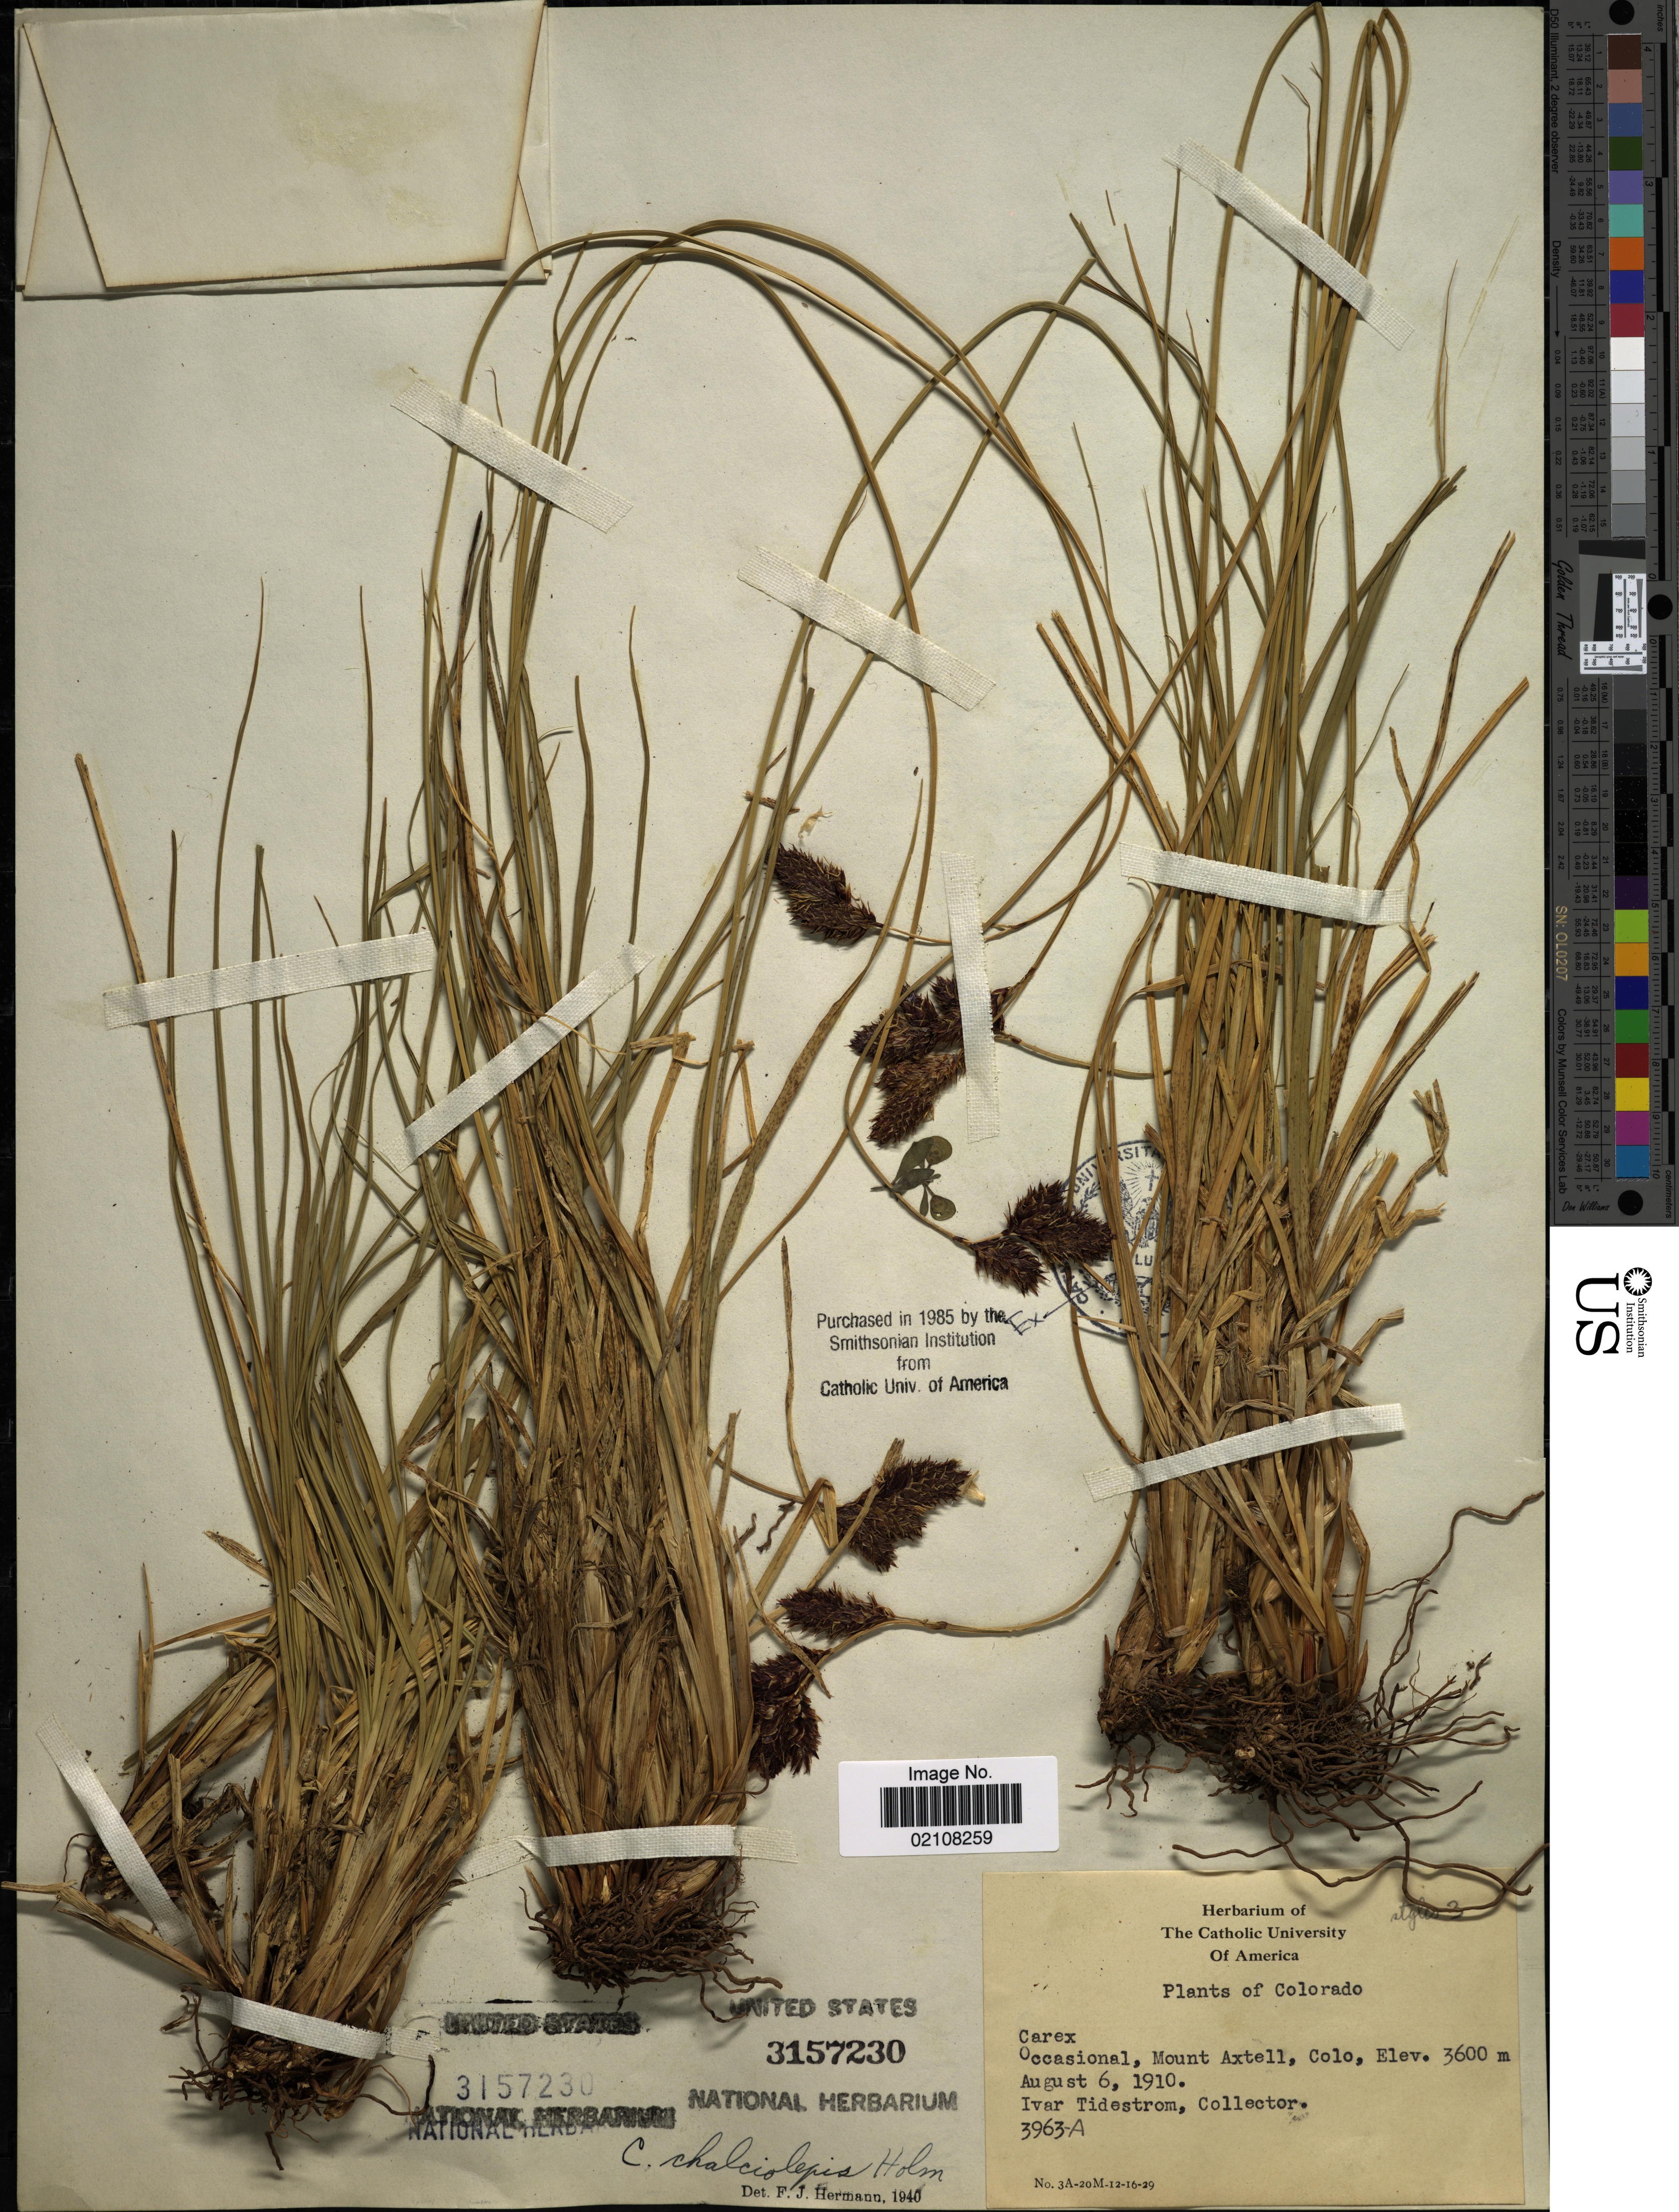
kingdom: Plantae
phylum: Tracheophyta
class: Liliopsida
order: Poales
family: Cyperaceae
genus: Carex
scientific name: Carex chalciolepis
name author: Holm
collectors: I. F. Tidestrom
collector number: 3963-A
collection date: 1910-08-06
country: United States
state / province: Colorado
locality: Mount Axtell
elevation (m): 3600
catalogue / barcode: US 3157230